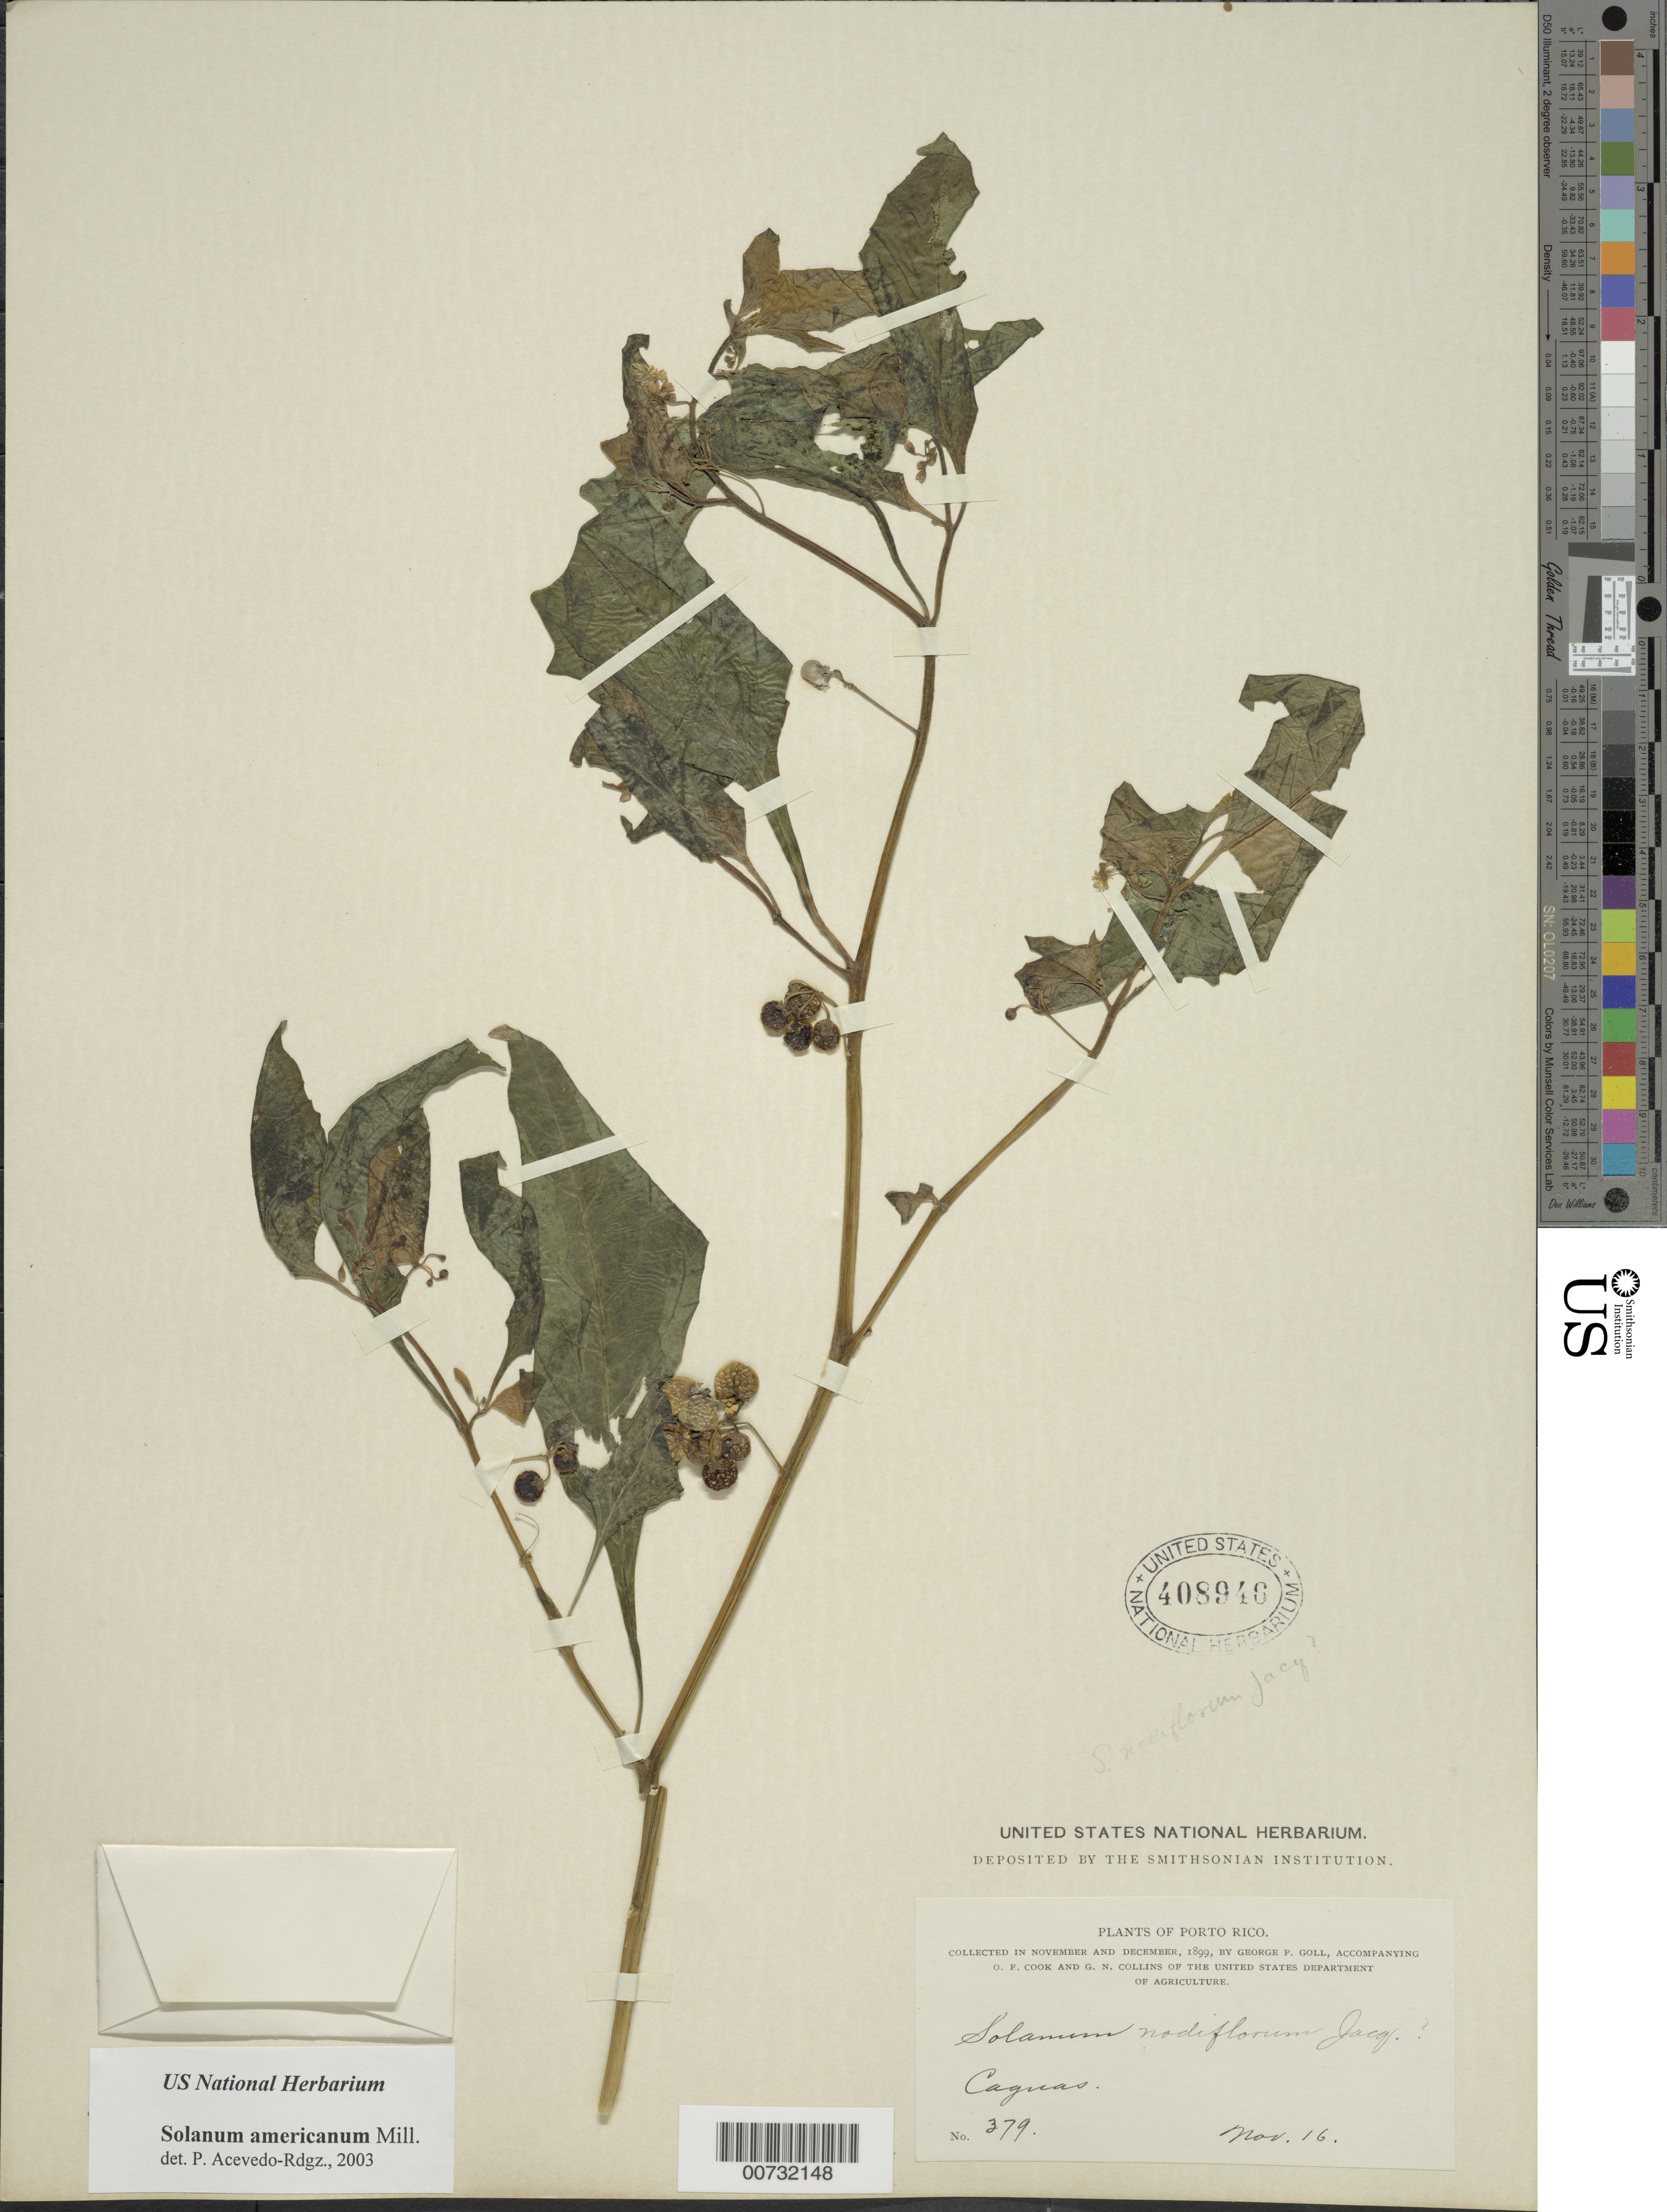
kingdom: Plantae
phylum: Tracheophyta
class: Magnoliopsida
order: Solanales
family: Solanaceae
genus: Solanum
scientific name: Solanum americanum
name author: Mill.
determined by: Acevedo-Rodríguez, P., (BOT), Smithsonian Institution - National Museum of Natural History (UNITED STATES)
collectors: G. Goll, O. F. Cook & G. N. Collins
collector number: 379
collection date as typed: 16 Nov 1899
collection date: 1899-11-16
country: Puerto Rico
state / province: Caguas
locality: Caguas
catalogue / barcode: US 408946